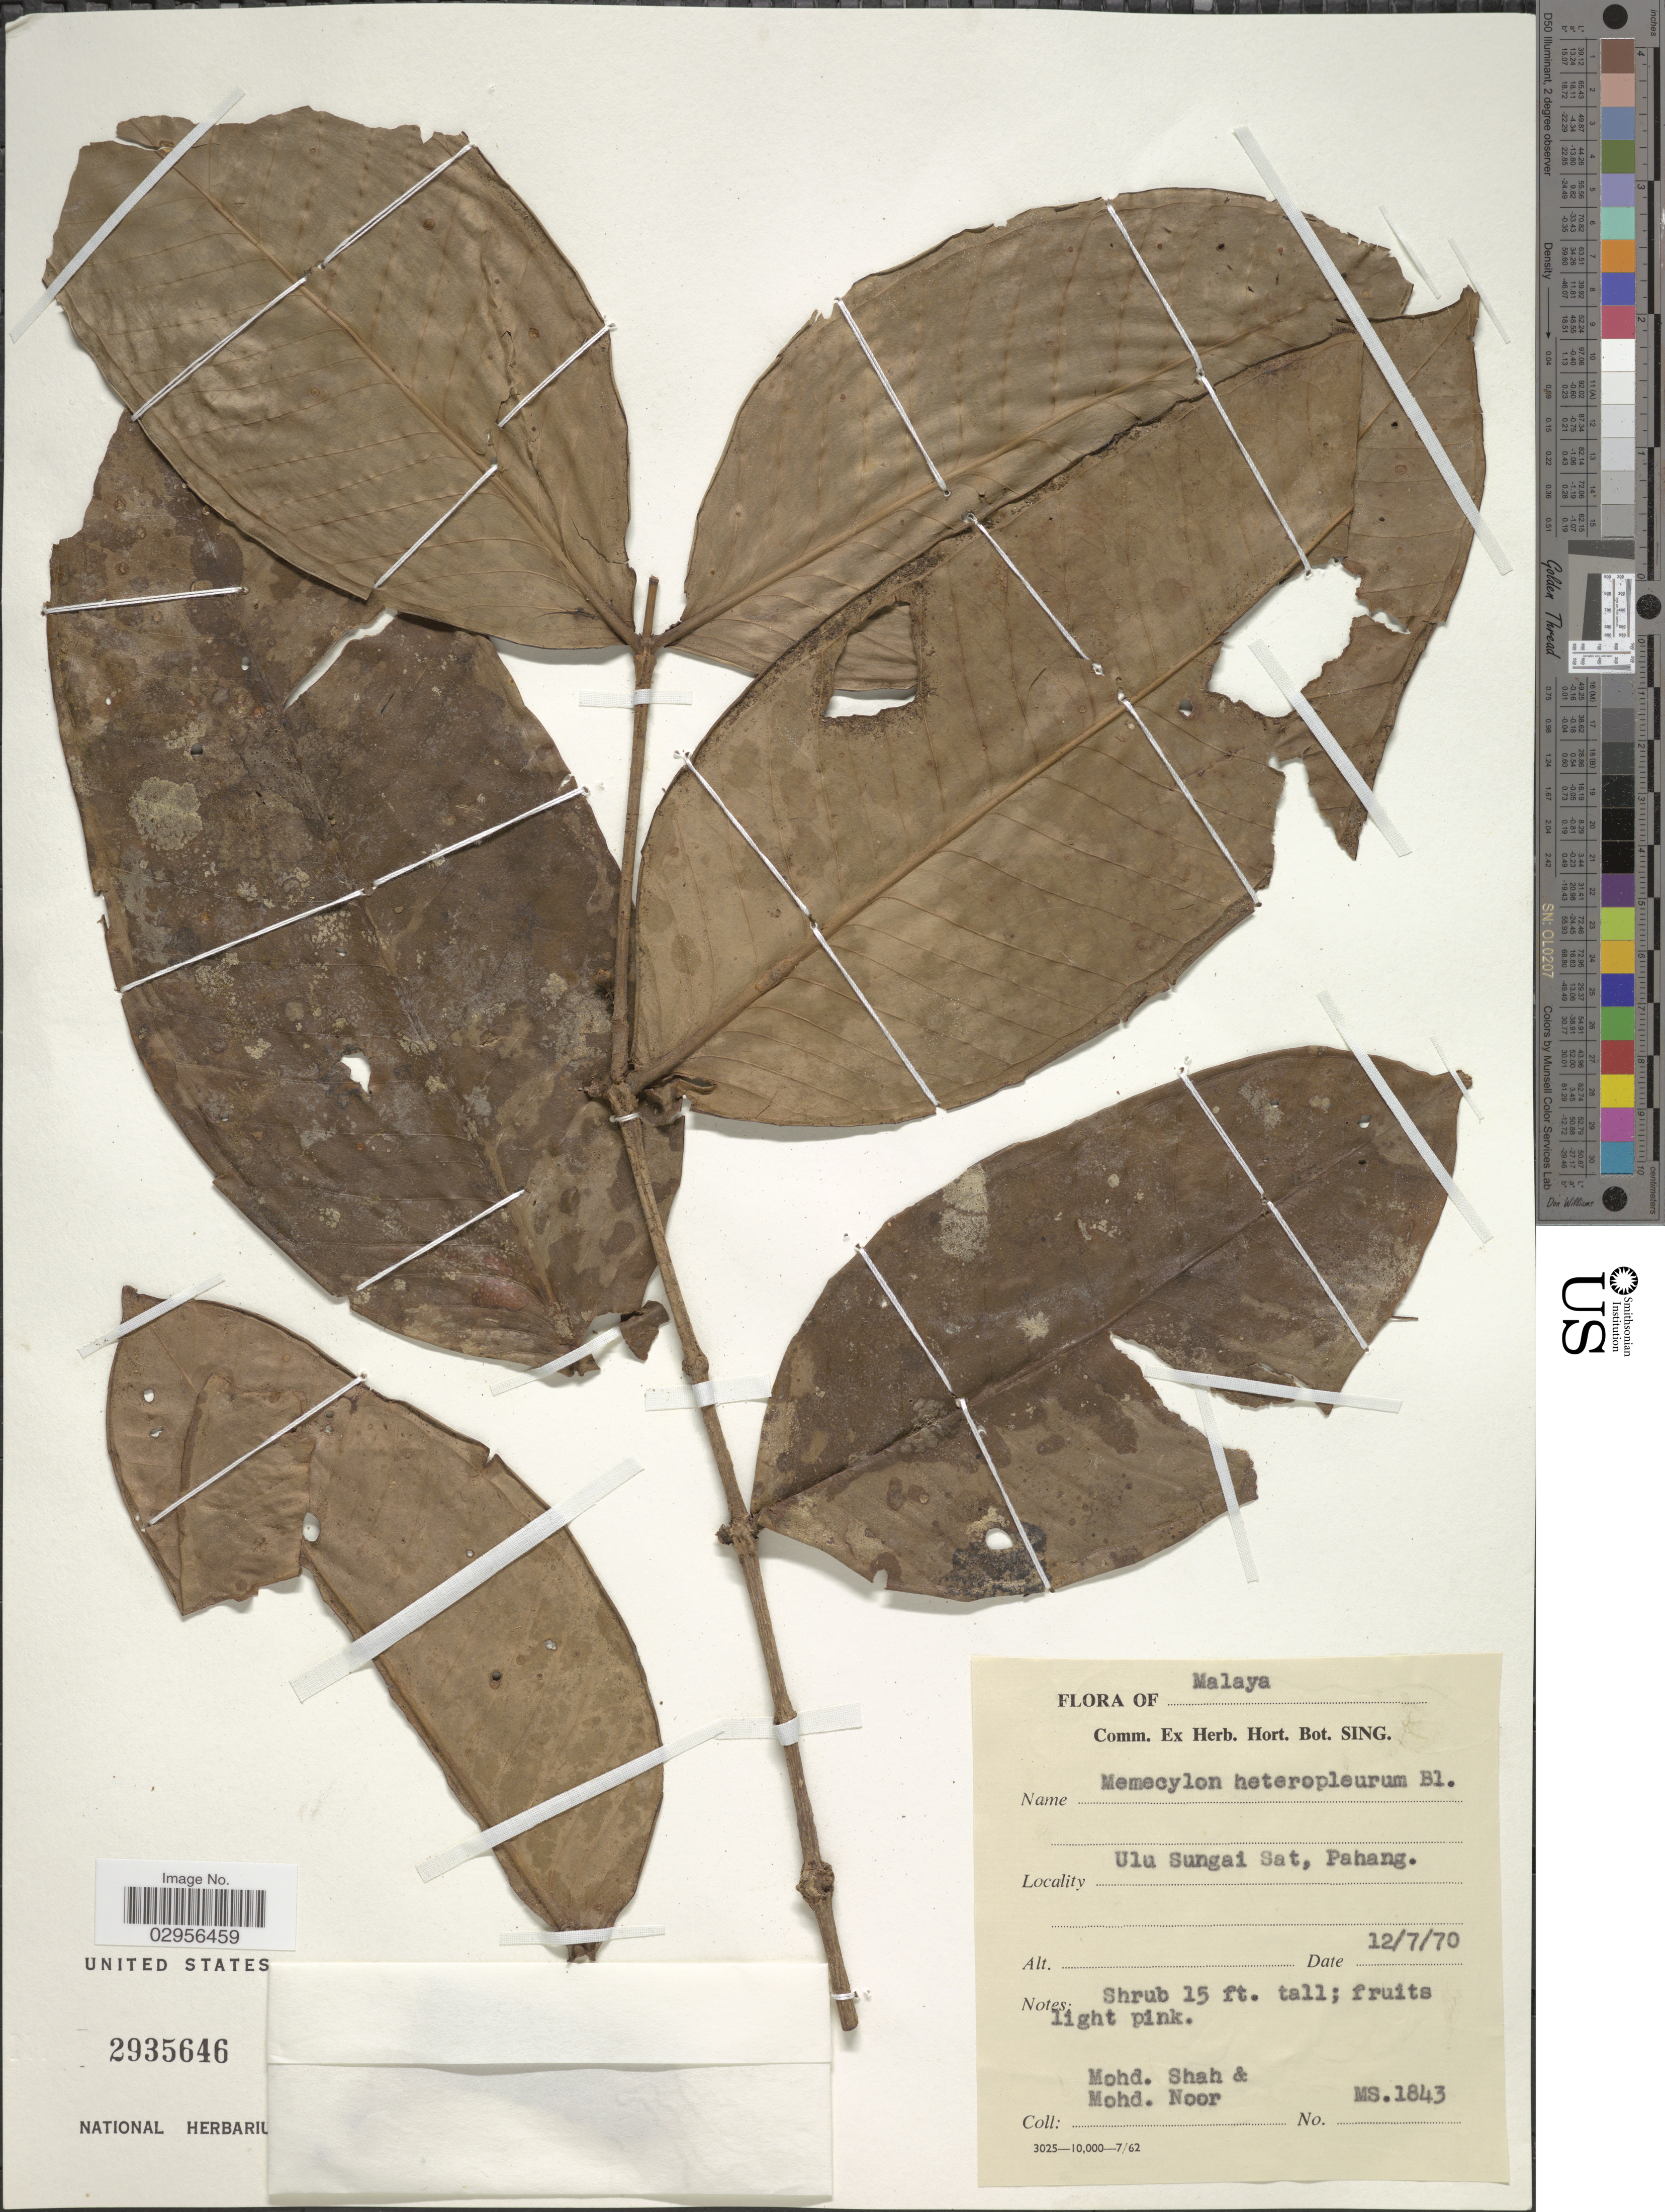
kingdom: Plantae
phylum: Tracheophyta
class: Magnoliopsida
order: Myrtales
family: Melastomataceae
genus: Memecylon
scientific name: Memecylon heteropleurum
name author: Blume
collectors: M. Shah & M. Noor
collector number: MS1843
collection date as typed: Transcribed d/m/y: 12/7/70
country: Malaysia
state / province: Pahang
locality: Malaya, Ulu Sungai Sat, Pahang.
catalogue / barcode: US 2935646